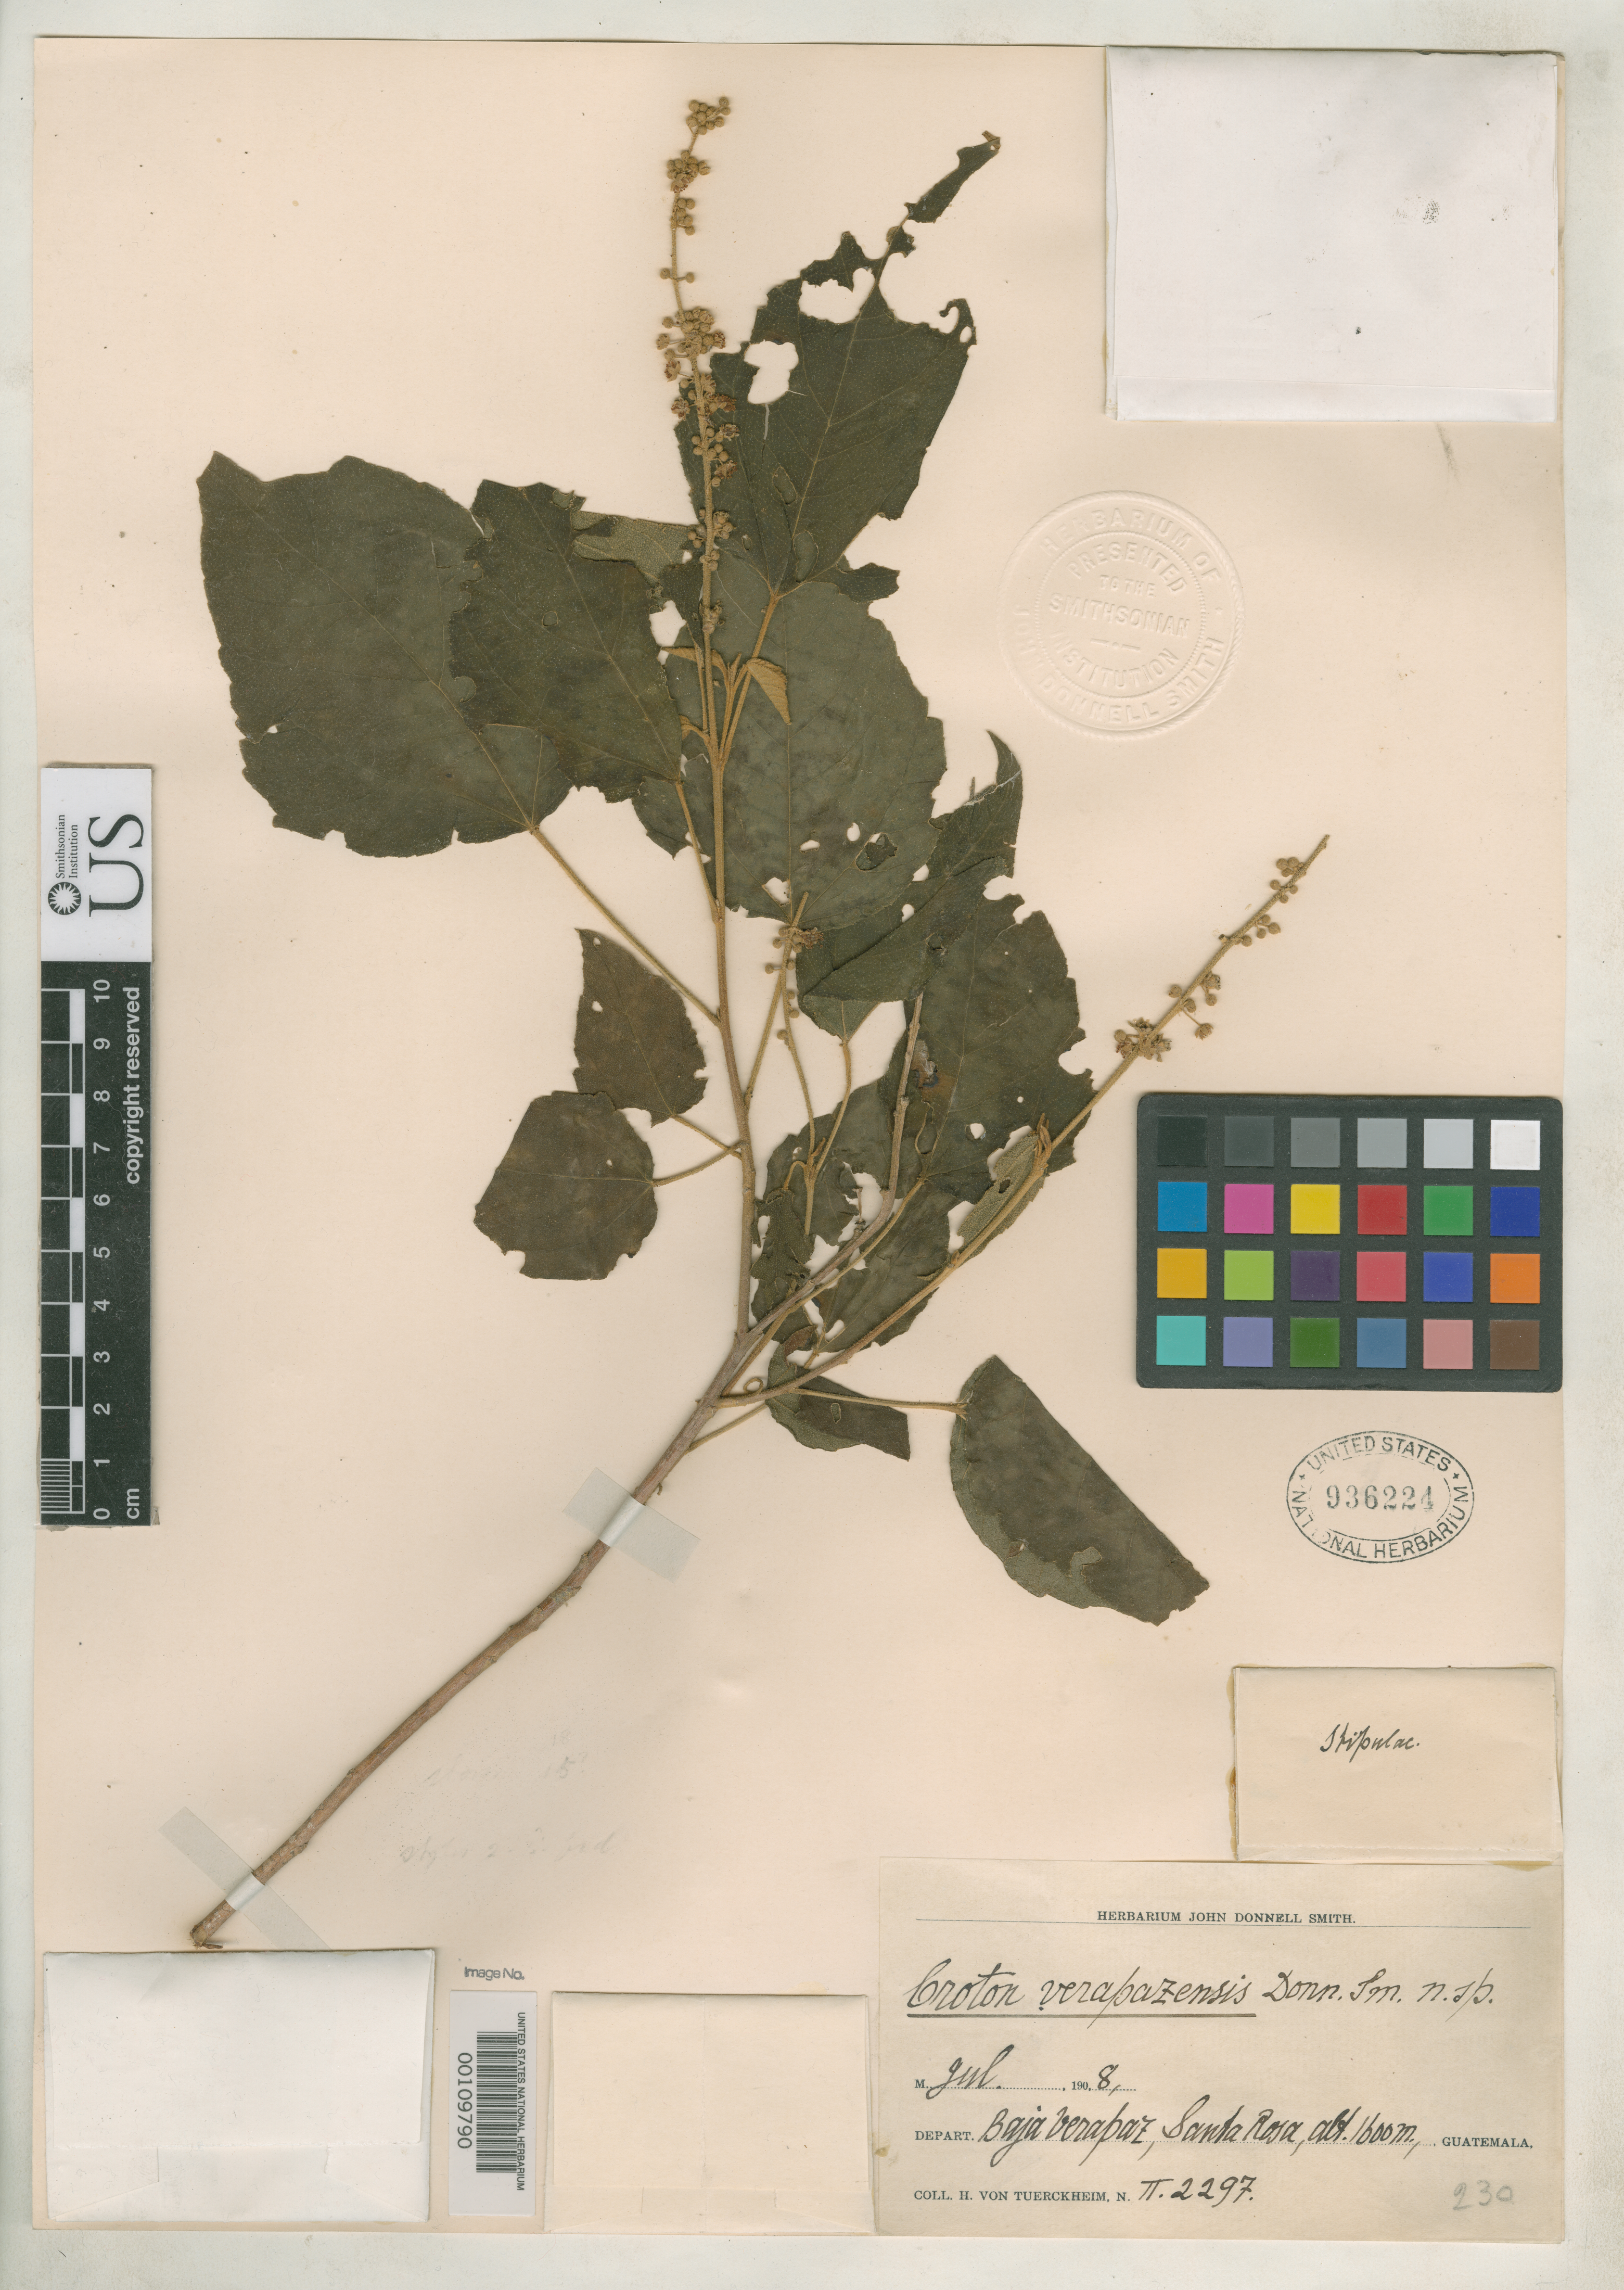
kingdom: Plantae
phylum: Tracheophyta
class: Magnoliopsida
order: Malpighiales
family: Euphorbiaceae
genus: Croton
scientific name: Croton verapazensis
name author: Donn. Sm.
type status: Type Collection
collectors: H. von Türckheim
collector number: II 2297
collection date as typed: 08 Jul 1897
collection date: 1897-07-08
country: Guatemala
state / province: Baja Verapaz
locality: Santa Rosa.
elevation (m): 1600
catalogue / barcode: US 936224